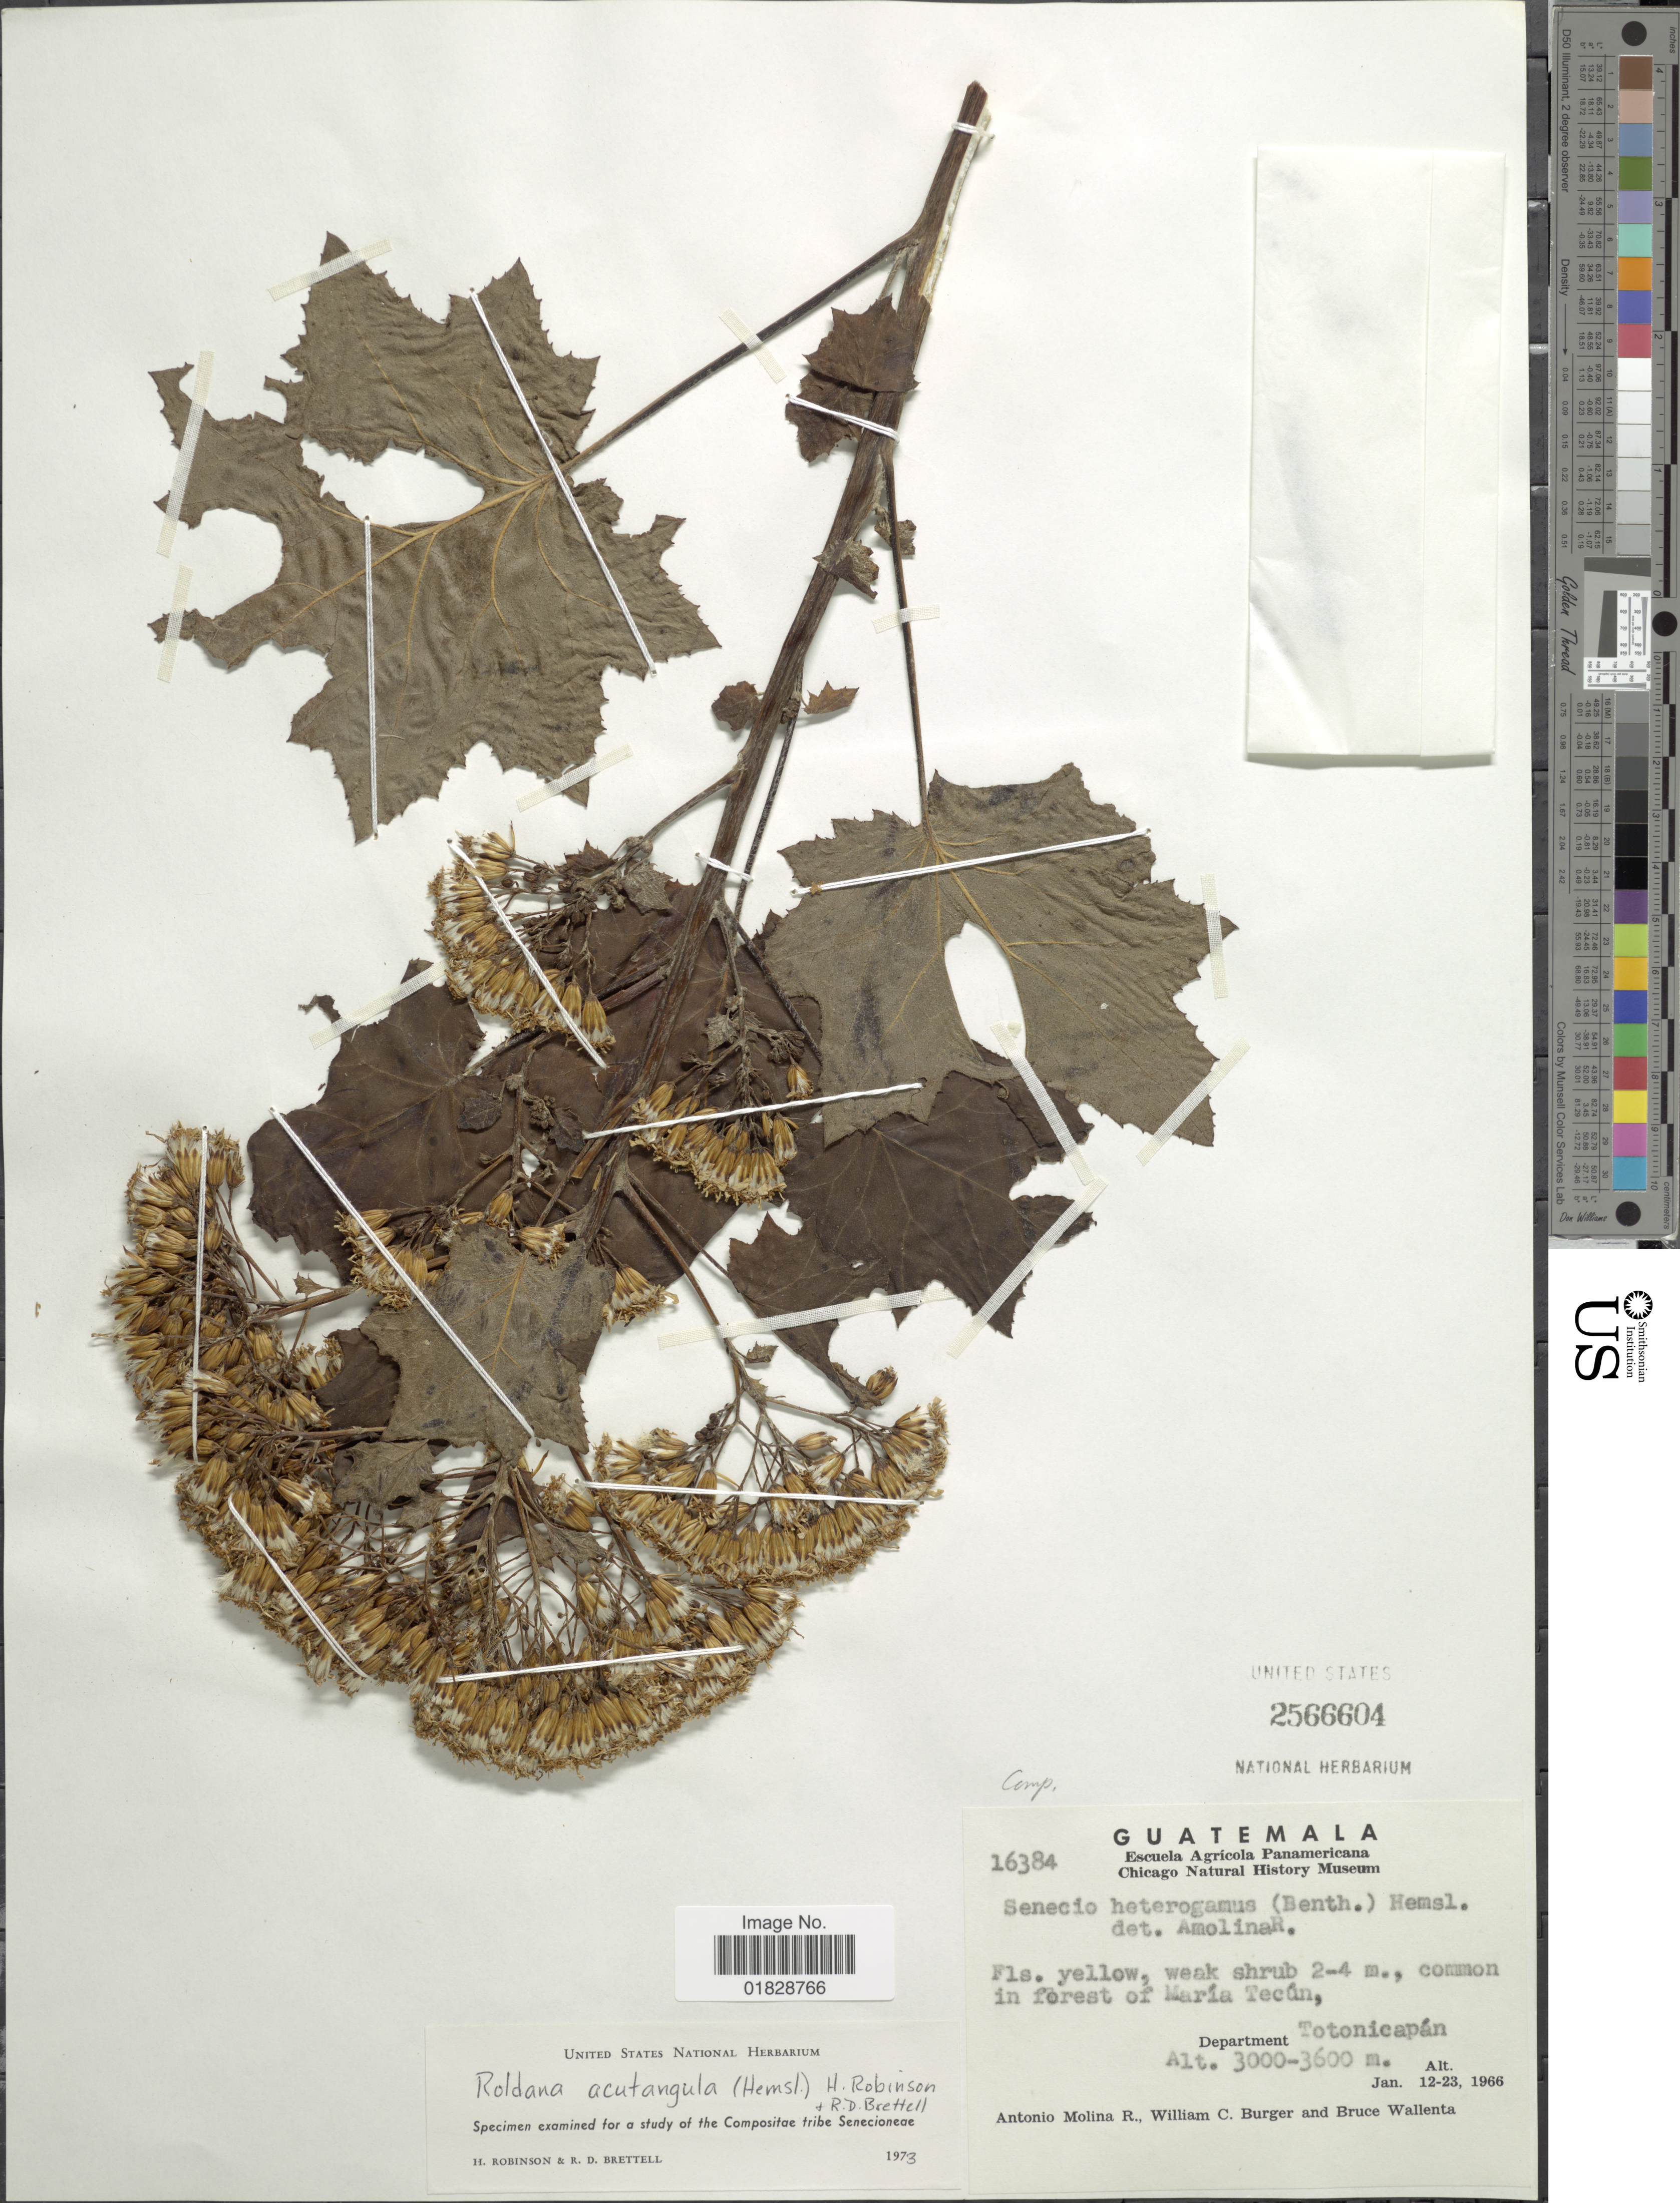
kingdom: Plantae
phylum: Tracheophyta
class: Magnoliopsida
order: Asterales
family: Asteraceae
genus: Roldana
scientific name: Roldana acutangula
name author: (Bertol.) H. Rob. & Brettell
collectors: A. Molina R., W. Burger & B. Wallenta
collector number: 16384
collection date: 1966-01-12/1966-01-23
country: Guatemala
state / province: Totonicapan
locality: Common in forest of María Tecún, Department Totonicapán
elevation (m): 3000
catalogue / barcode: US 2566604